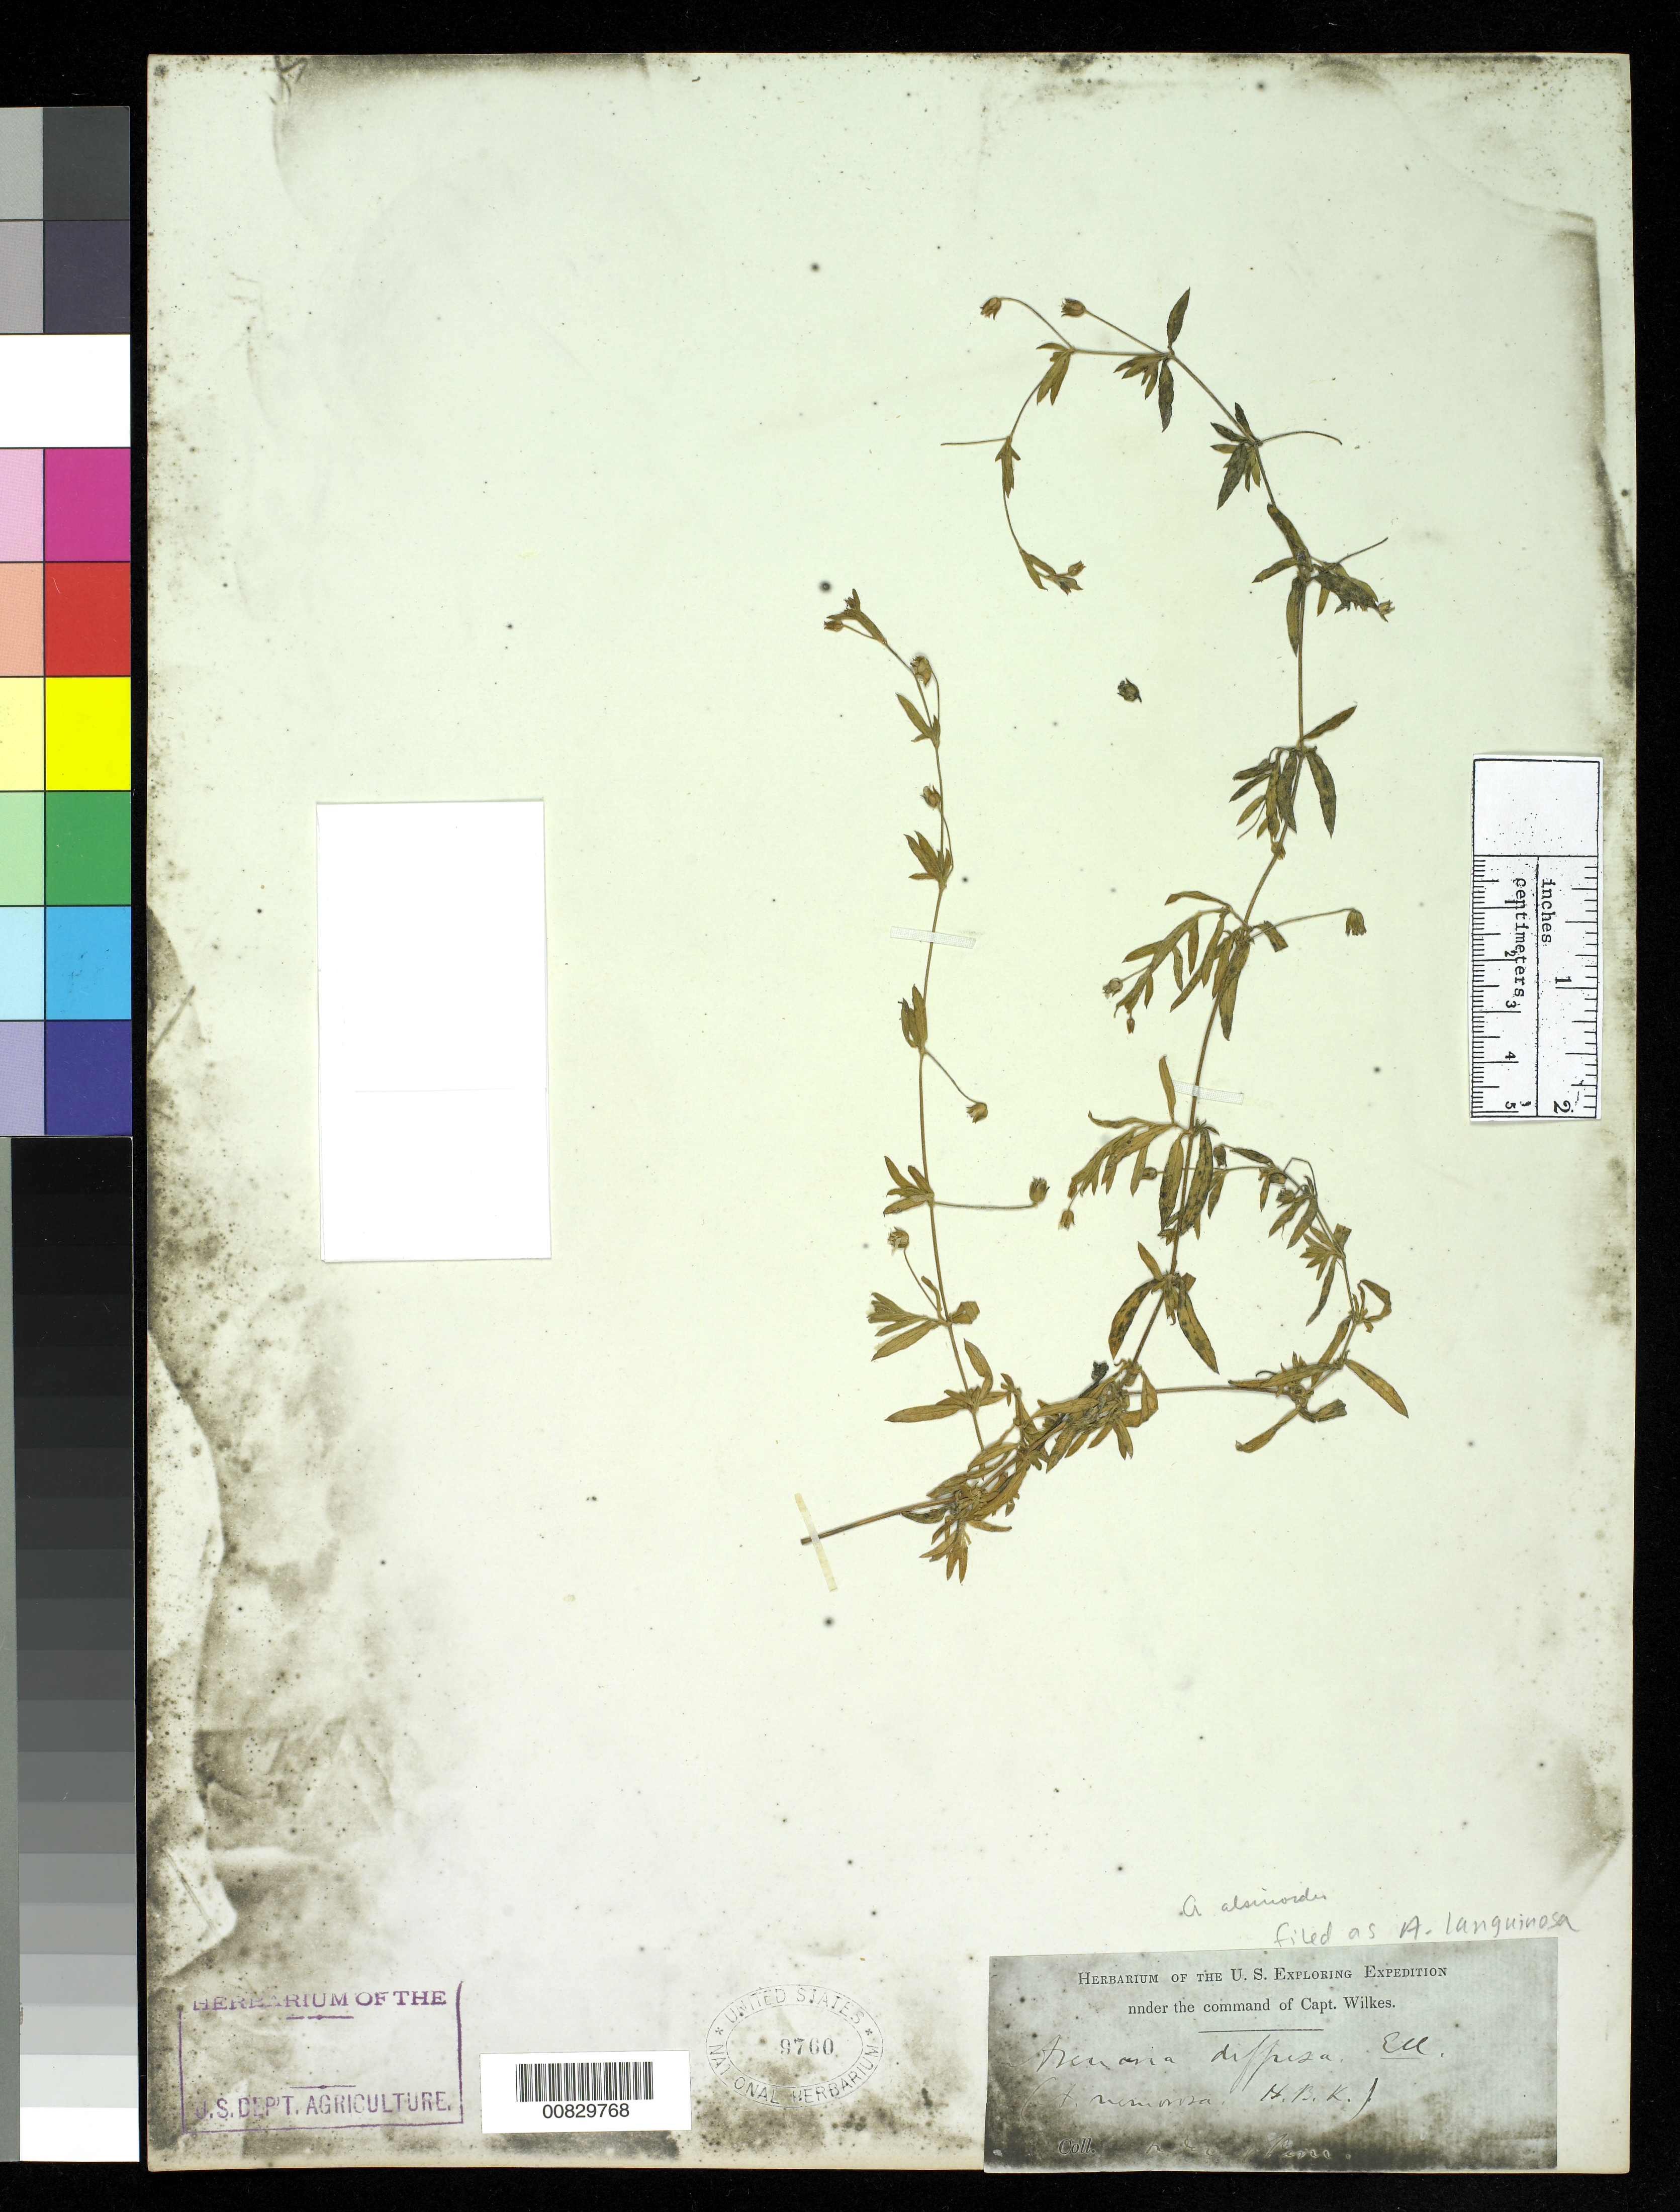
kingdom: Plantae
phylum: Tracheophyta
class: Magnoliopsida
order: Caryophyllales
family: Caryophyllaceae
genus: Arenaria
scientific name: Arenaria lanuginosa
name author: (Michx.) Rohrb.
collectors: Wilkes Explor. Exped.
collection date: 1838/1842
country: Peru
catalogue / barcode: US 9760